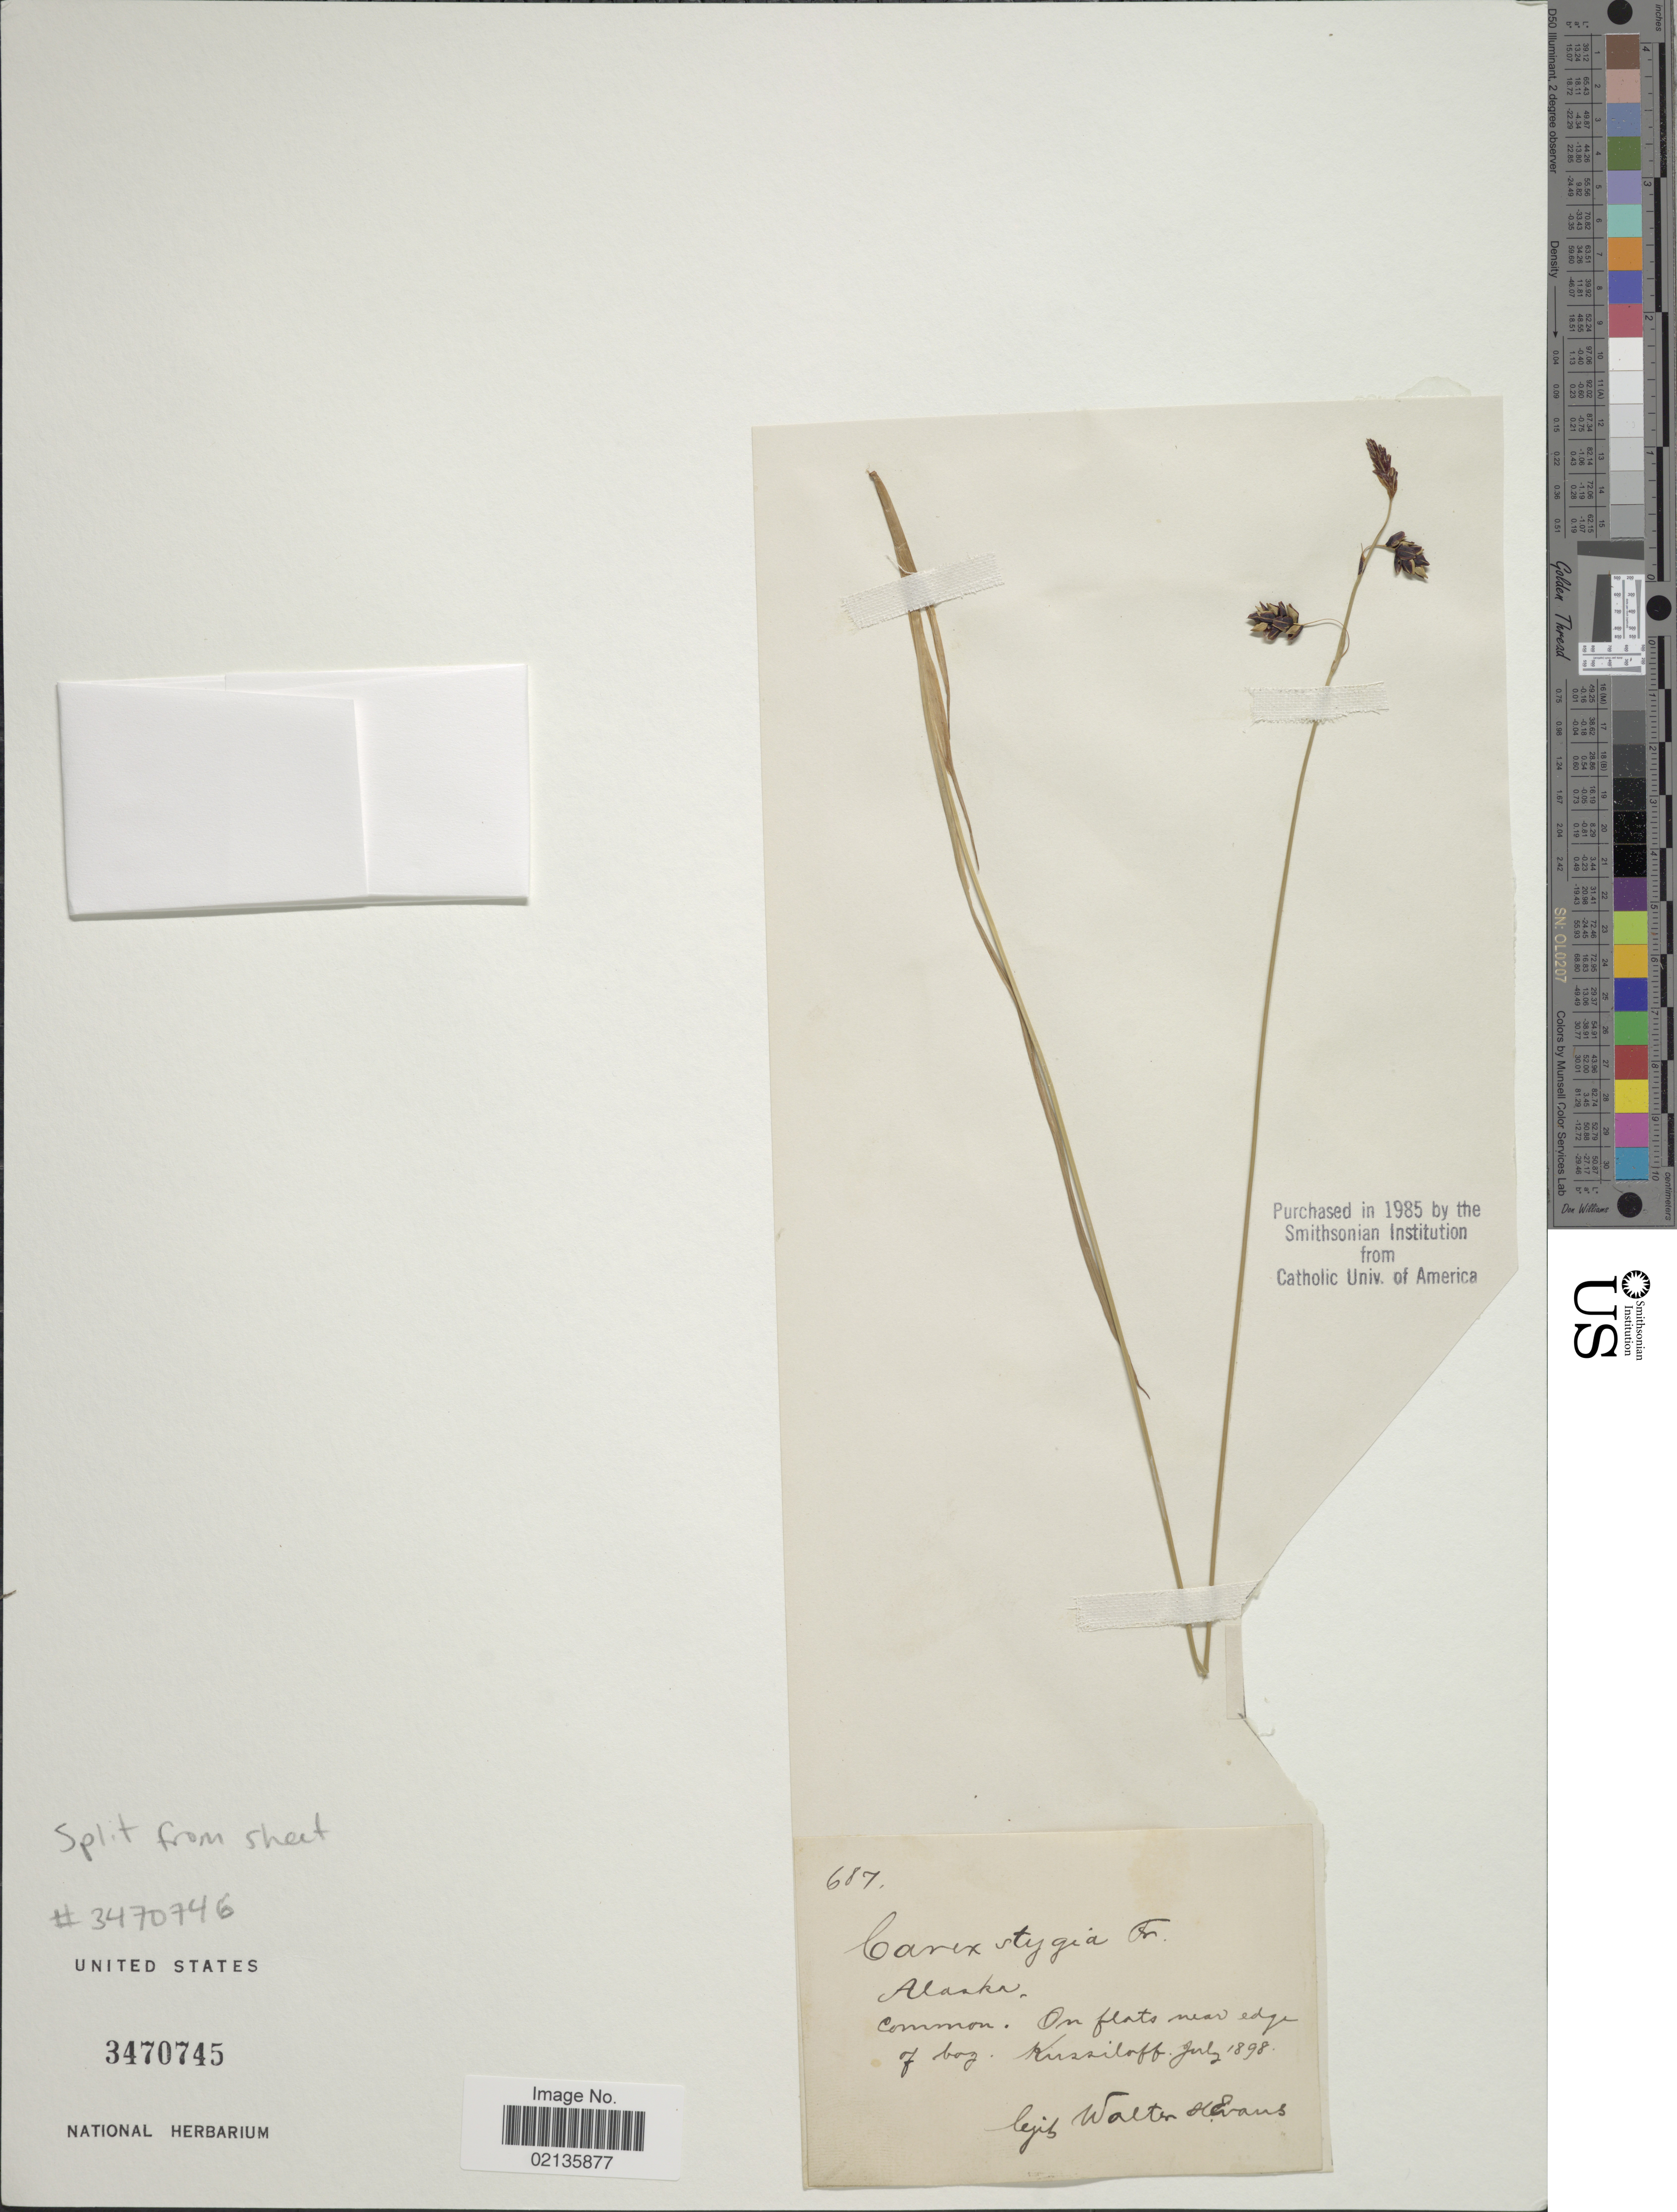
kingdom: Plantae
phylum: Tracheophyta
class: Liliopsida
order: Poales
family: Cyperaceae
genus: Carex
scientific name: Carex x stygia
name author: Fr.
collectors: W. H. Evans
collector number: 687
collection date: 1898-07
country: United States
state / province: Alaska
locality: Kussiloff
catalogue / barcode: US 3470745